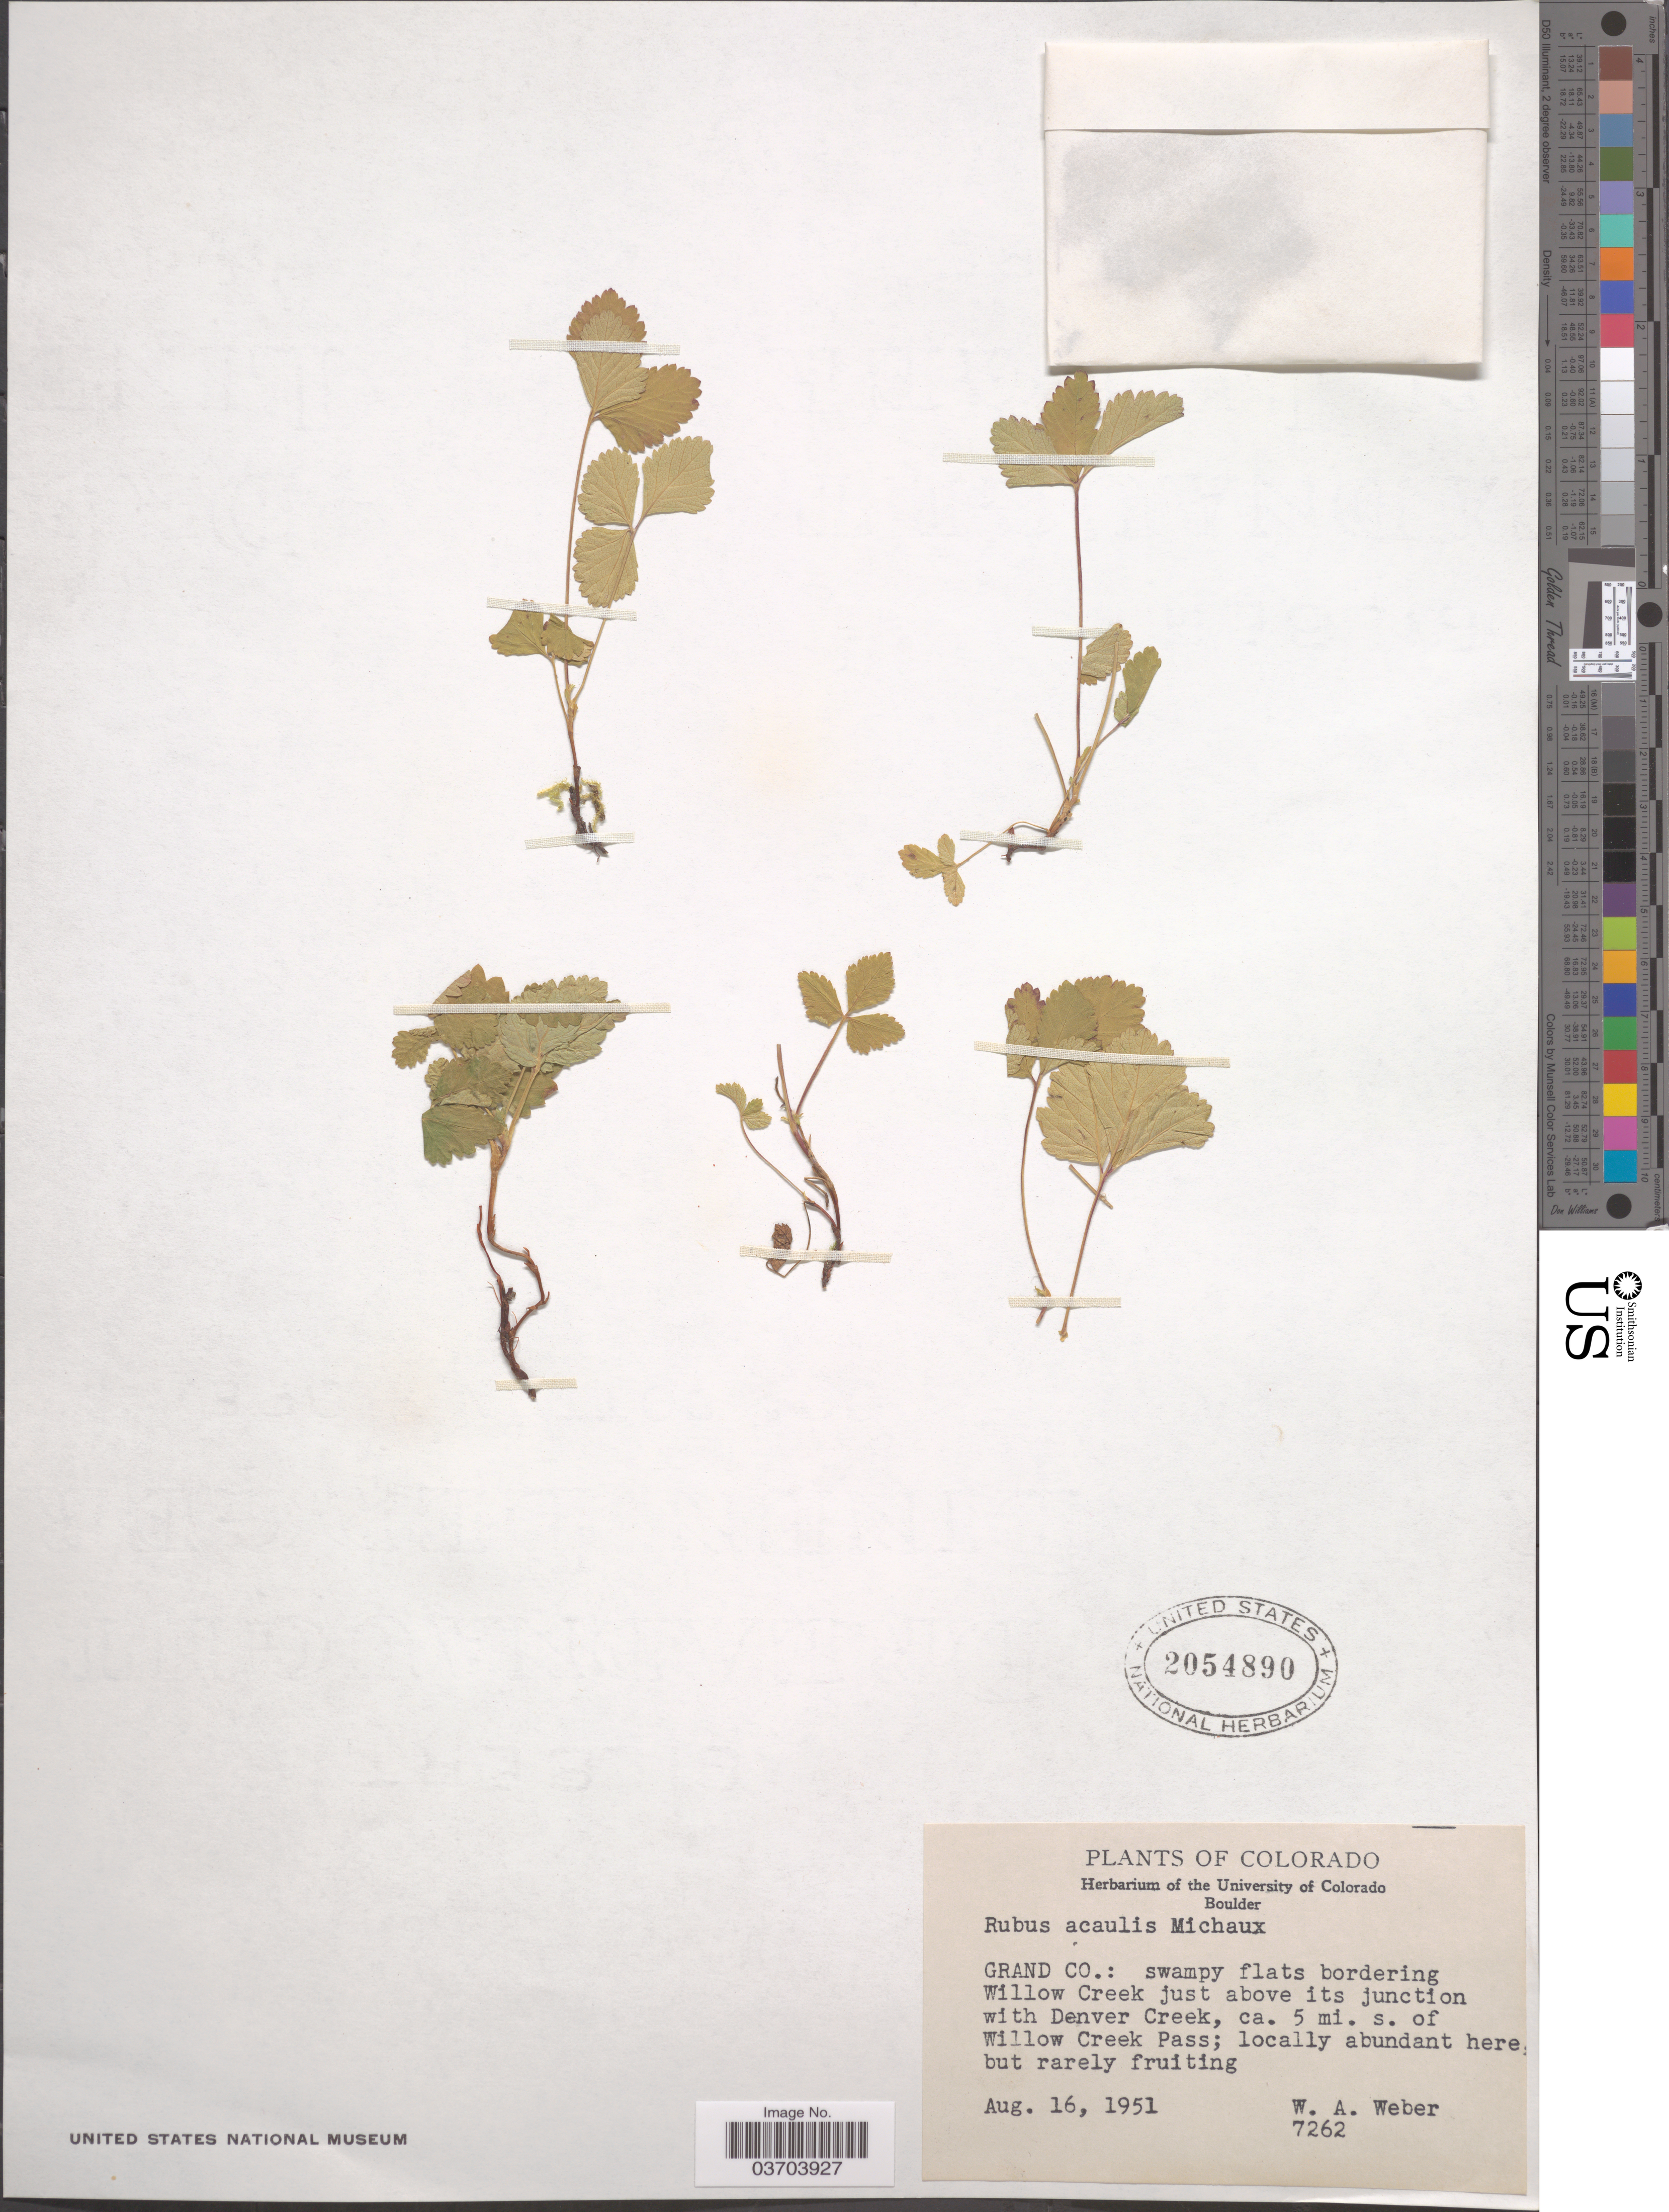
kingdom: Plantae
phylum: Tracheophyta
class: Magnoliopsida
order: Rosales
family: Rosaceae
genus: Rubus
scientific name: Rubus acaulis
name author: Michx.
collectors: W. A. Weber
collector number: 7262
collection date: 1951-08-16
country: United States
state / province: Colorado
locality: Grand Co.: swampy flats bordering Willow Creek just above its junction with Denver Creek, ca. 5 mi. s. of Willow Creek Pass.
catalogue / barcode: US 2054890